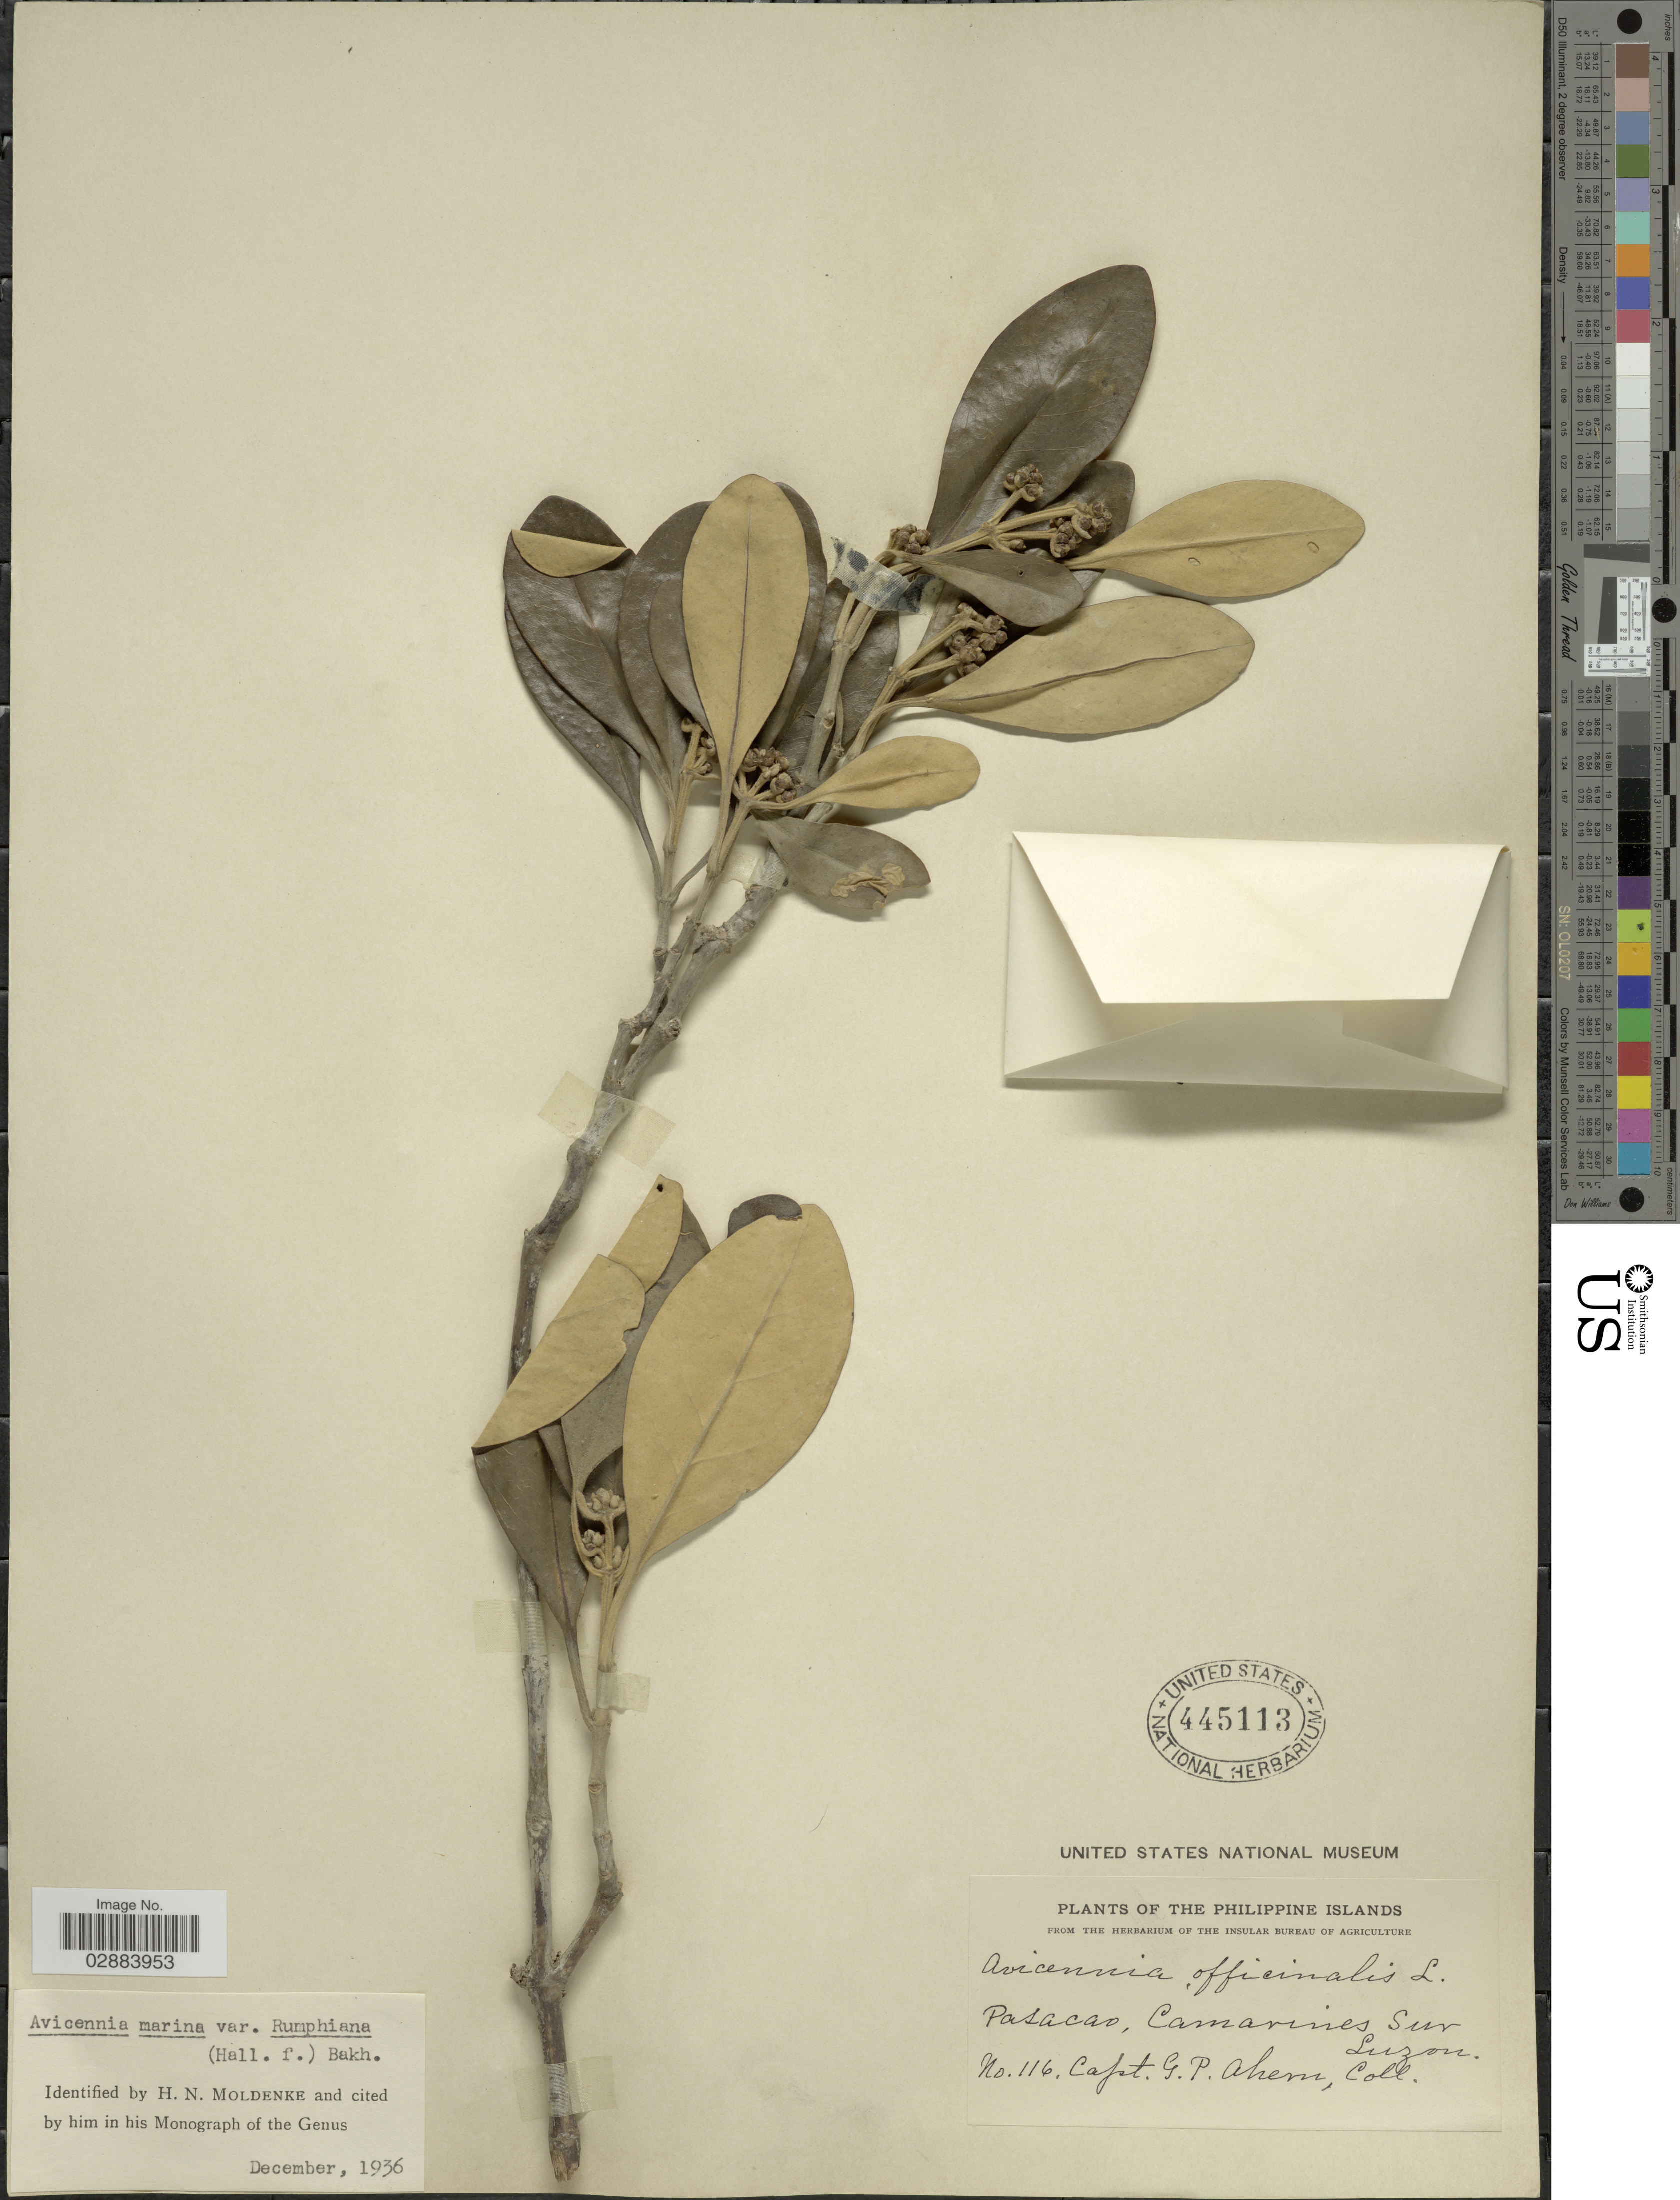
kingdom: Plantae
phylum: Tracheophyta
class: Magnoliopsida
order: Lamiales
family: Acanthaceae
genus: Avicennia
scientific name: Avicennia marina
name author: (Forssk.) Vierh.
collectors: G. Ahern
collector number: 116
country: Philippines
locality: Pasacao, Camarines Sur, Luzon.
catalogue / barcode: US 445113